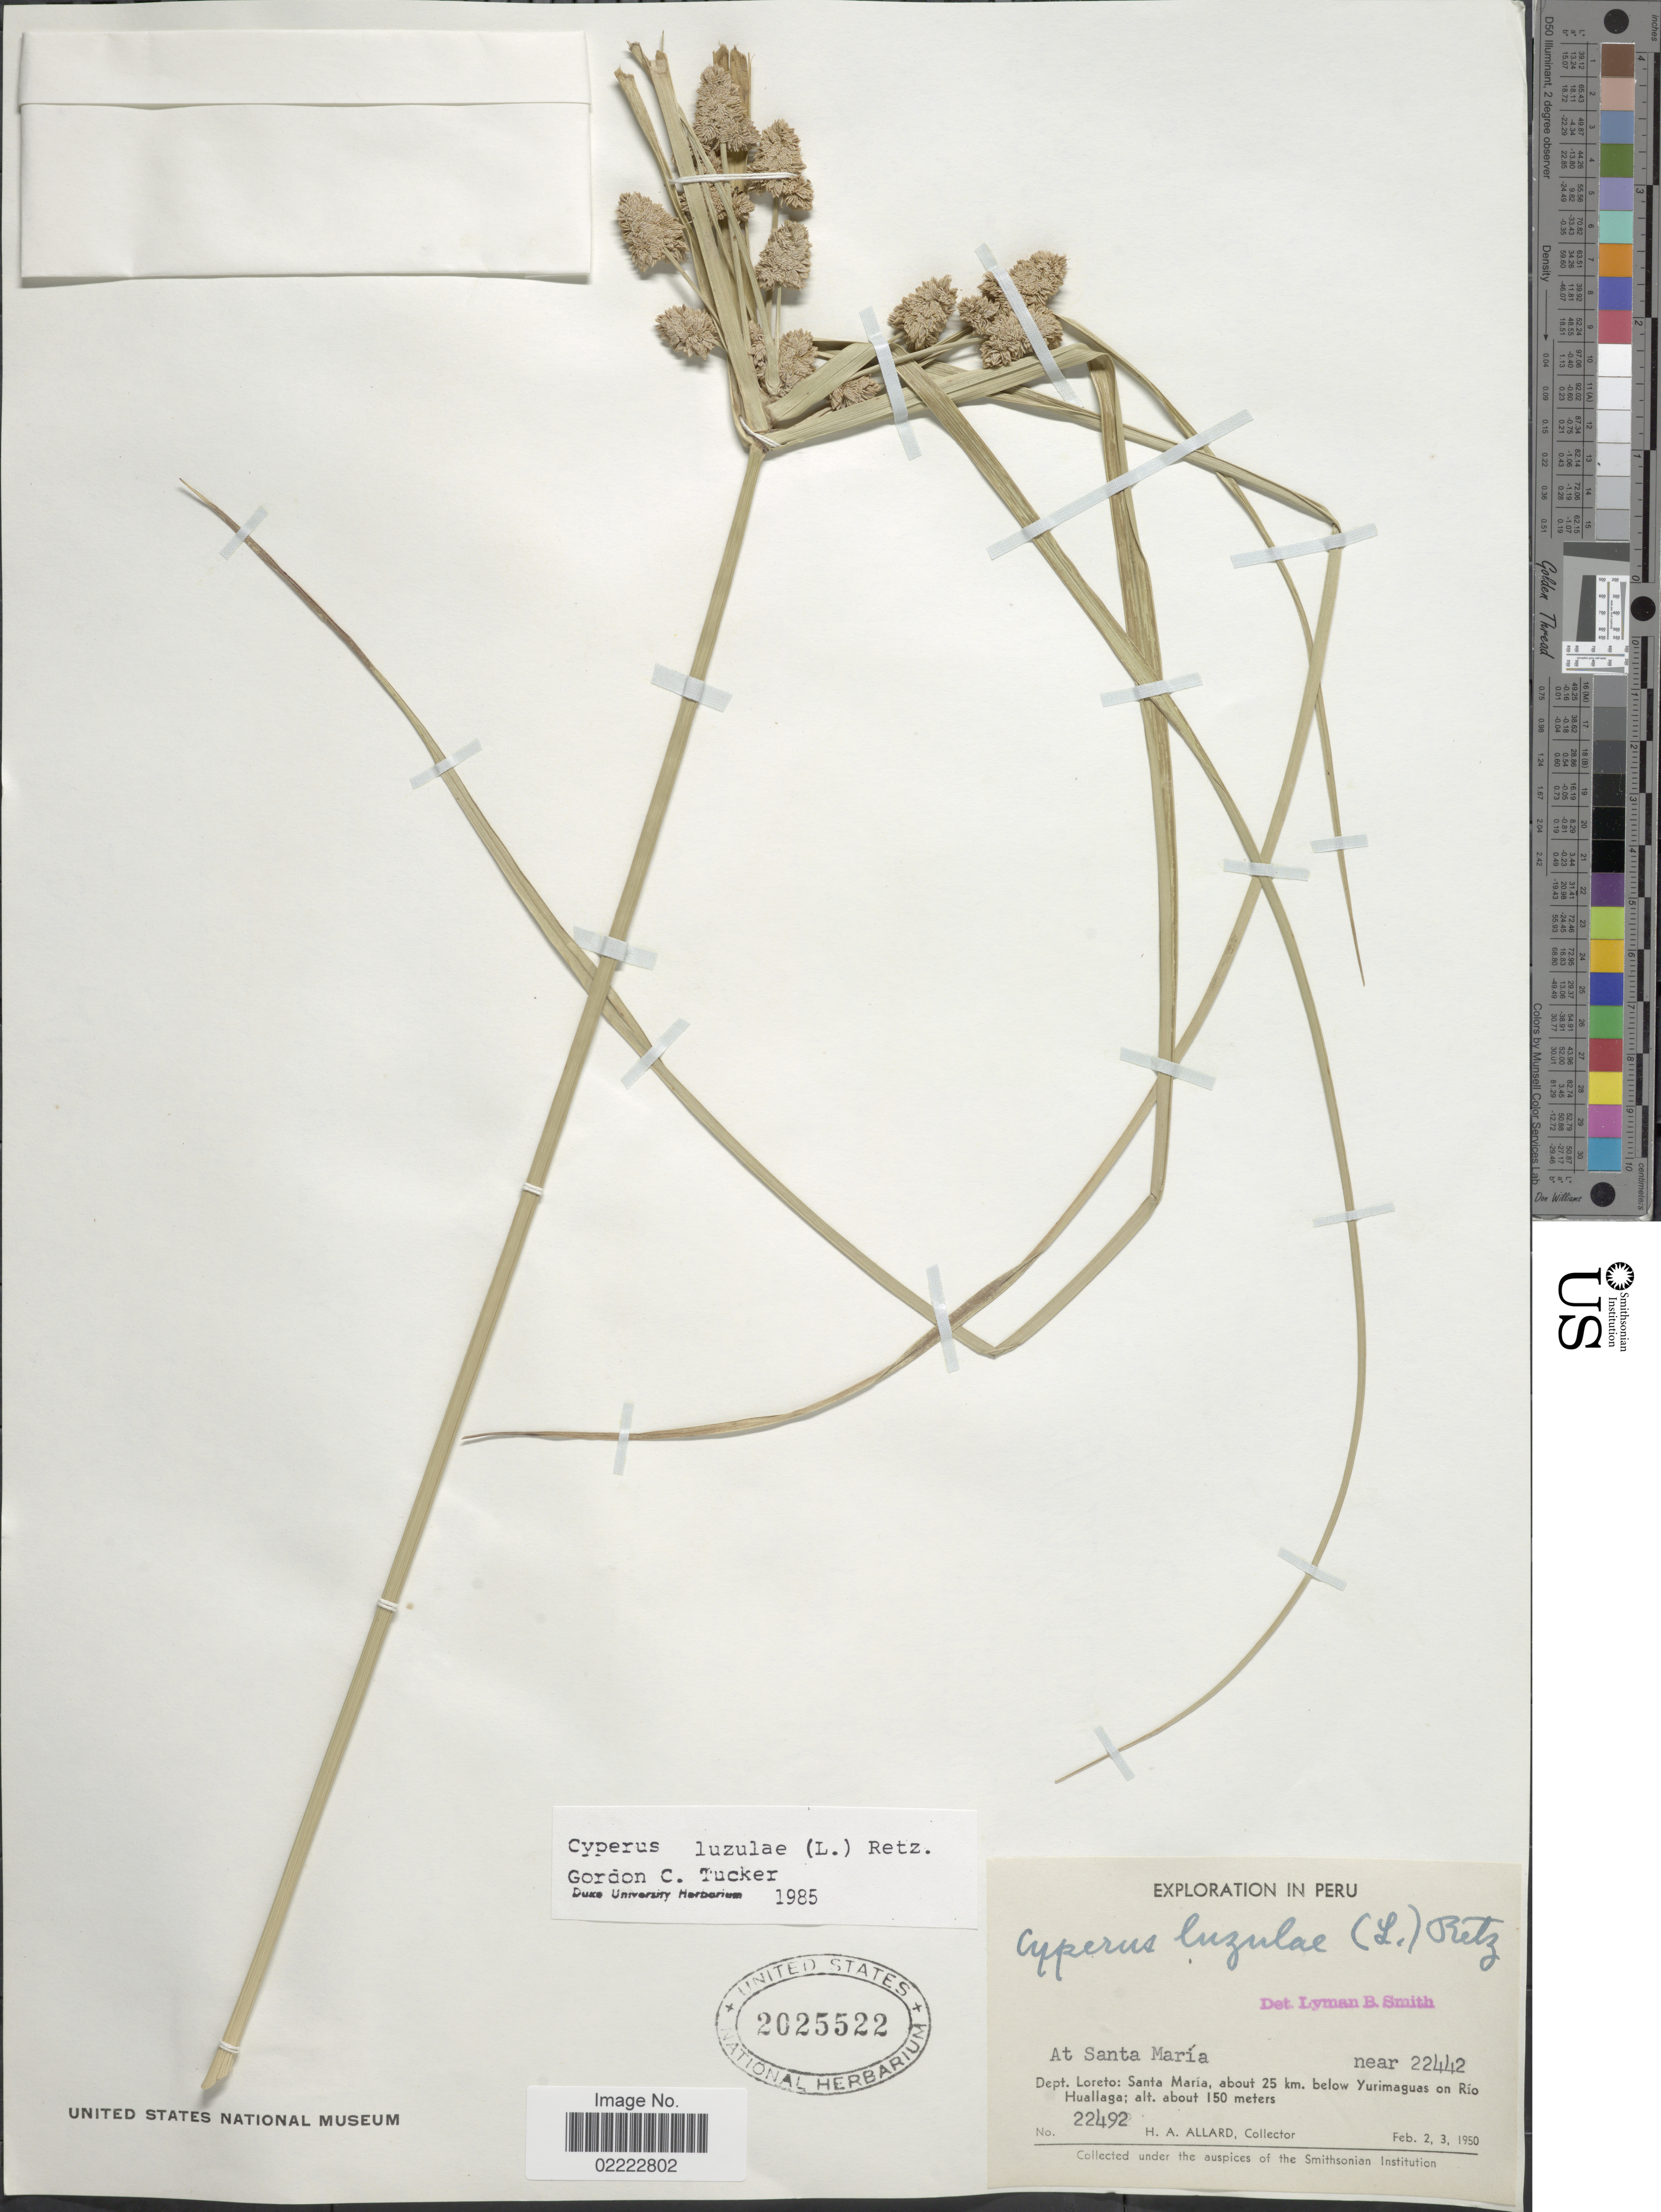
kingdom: Plantae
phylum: Tracheophyta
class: Liliopsida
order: Poales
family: Cyperaceae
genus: Cyperus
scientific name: Cyperus luzulae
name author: (L.) Rottb. ex Retz.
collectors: H. A. Allard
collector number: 22492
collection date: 1950-02-02/1950-02-03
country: Peru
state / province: Loreto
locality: At San María, near 22442, Dept, Loreto: Santa María, about 25 km below Yurimaguas on Río Huallaga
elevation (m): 150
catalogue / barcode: US 2025522